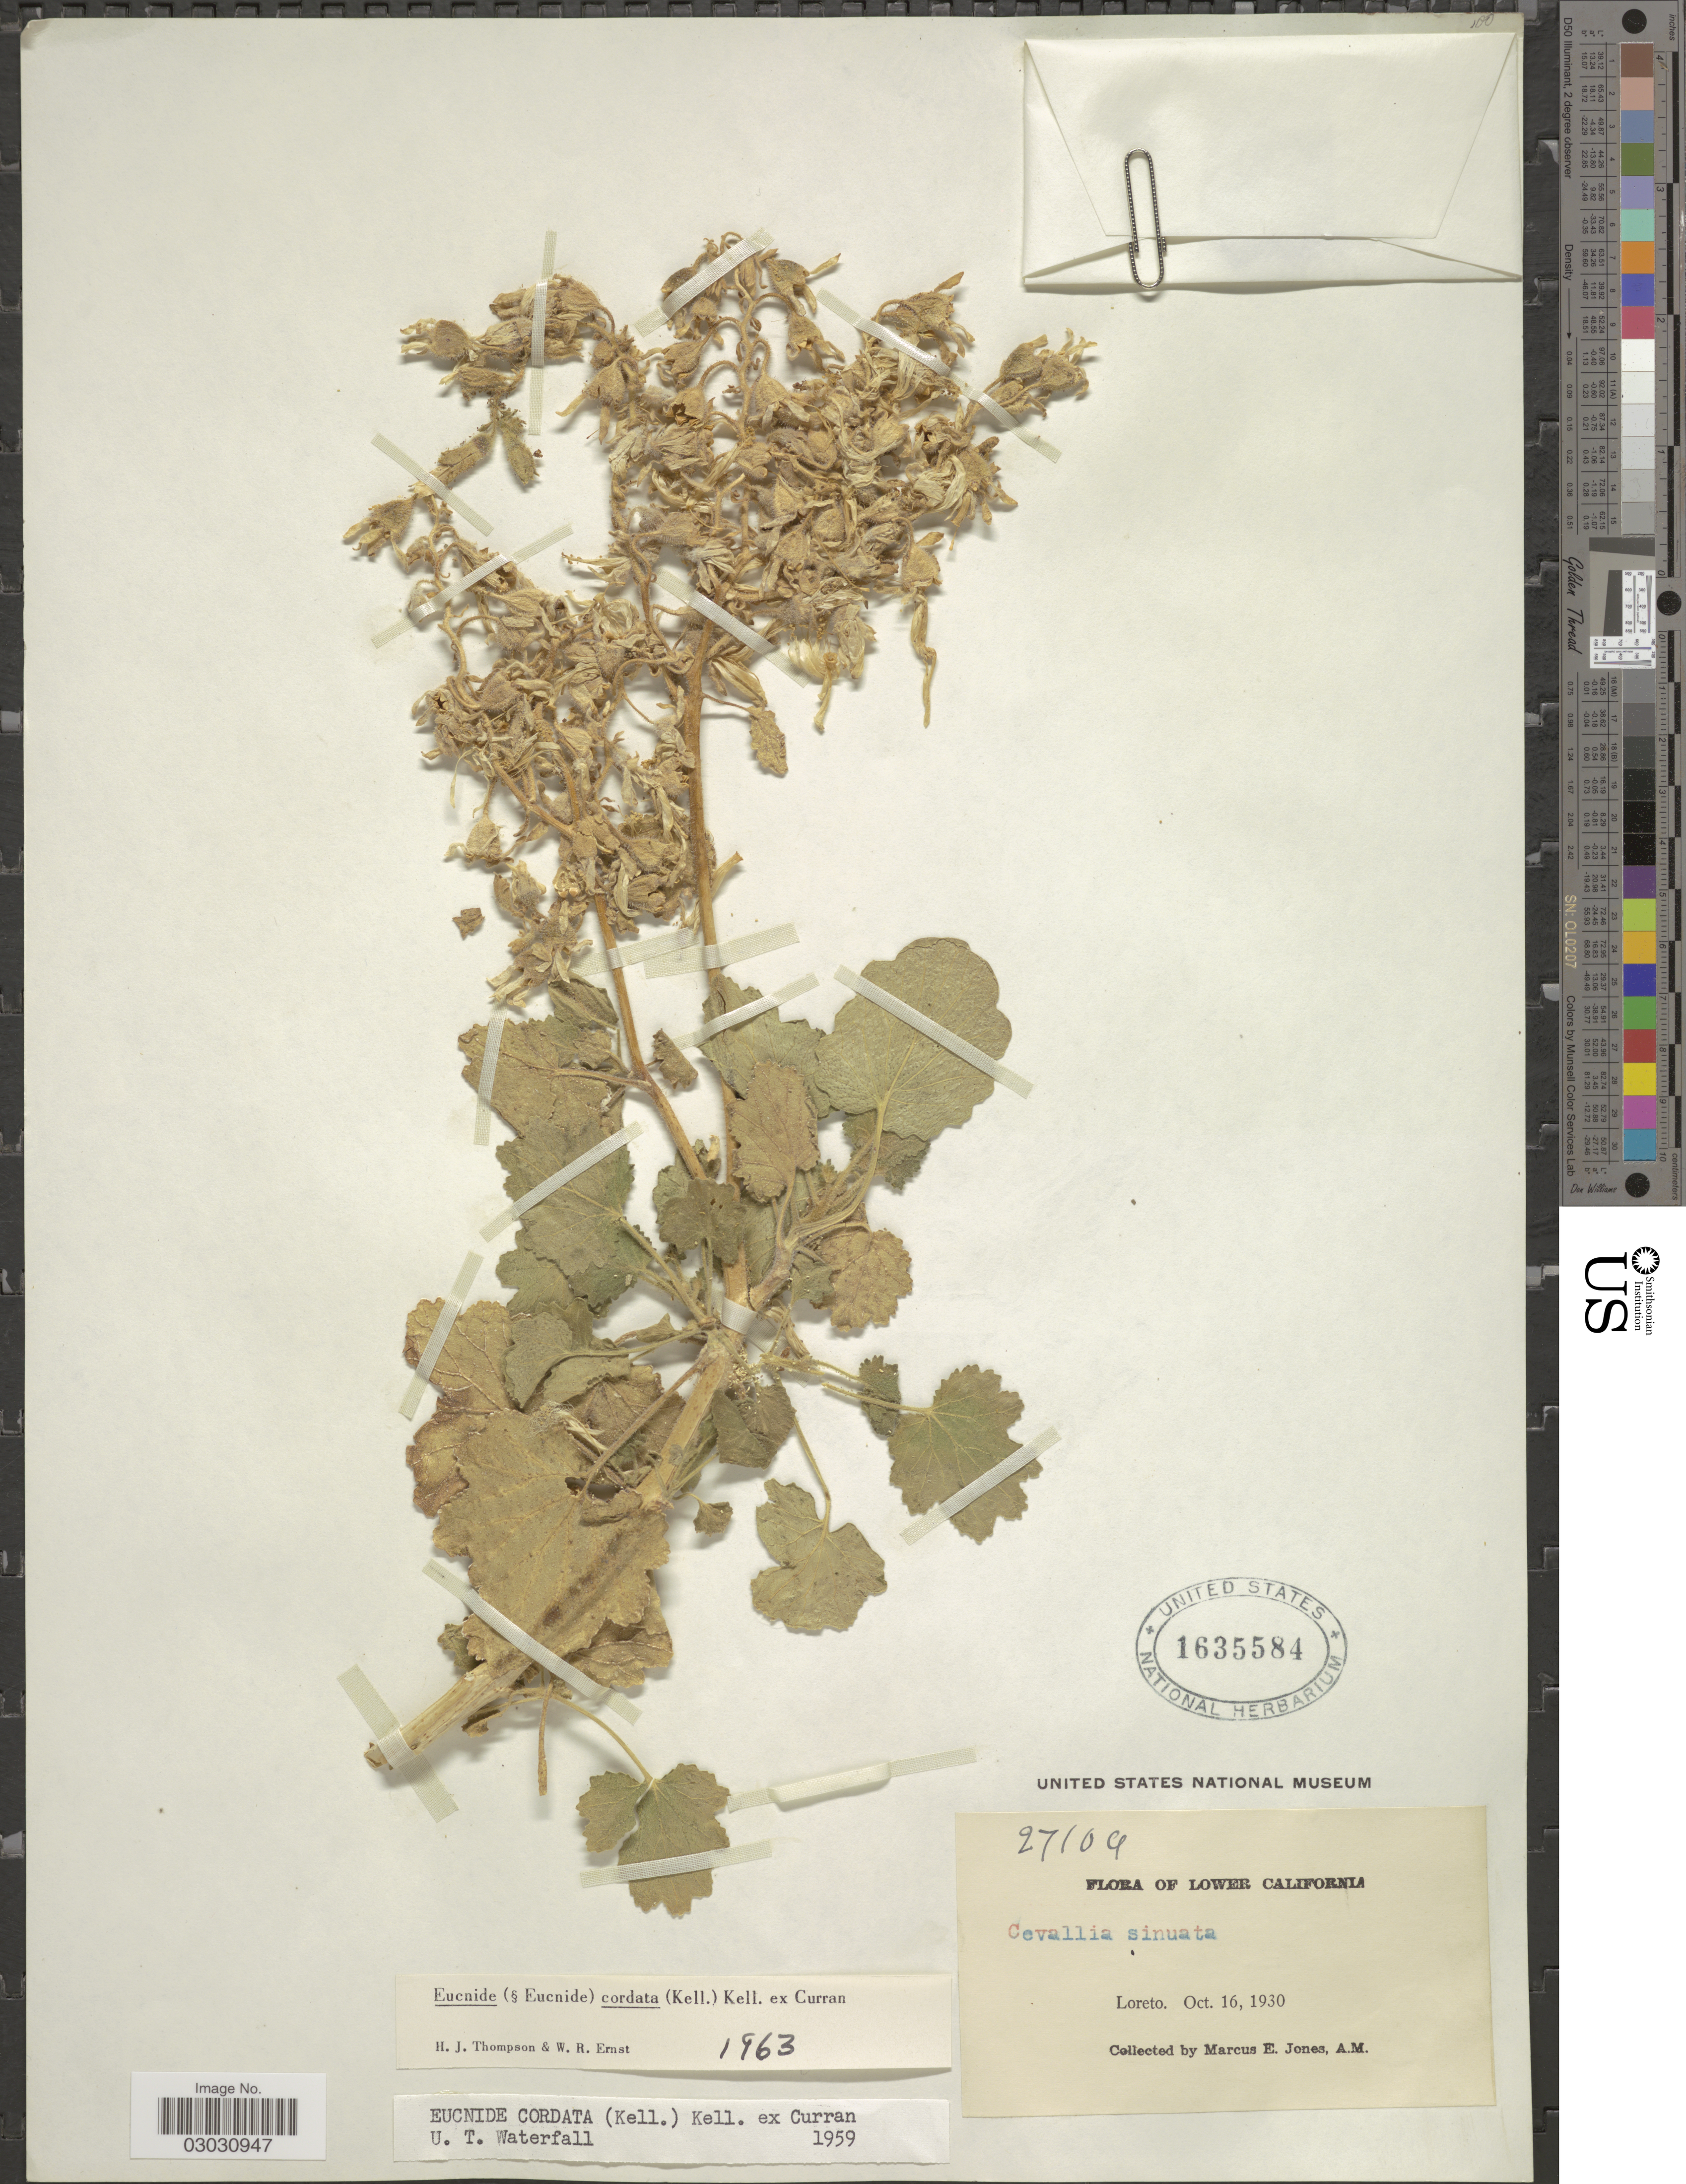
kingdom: Plantae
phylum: Tracheophyta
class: Magnoliopsida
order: Cornales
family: Loasaceae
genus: Eucnide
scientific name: Eucnide cordata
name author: (Kell.) Kellogg ex Curran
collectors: M. E. Jones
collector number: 27104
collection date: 1930-10-16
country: Mexico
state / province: Baja California Norte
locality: Lower California, Loreto.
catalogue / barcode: US 1635584